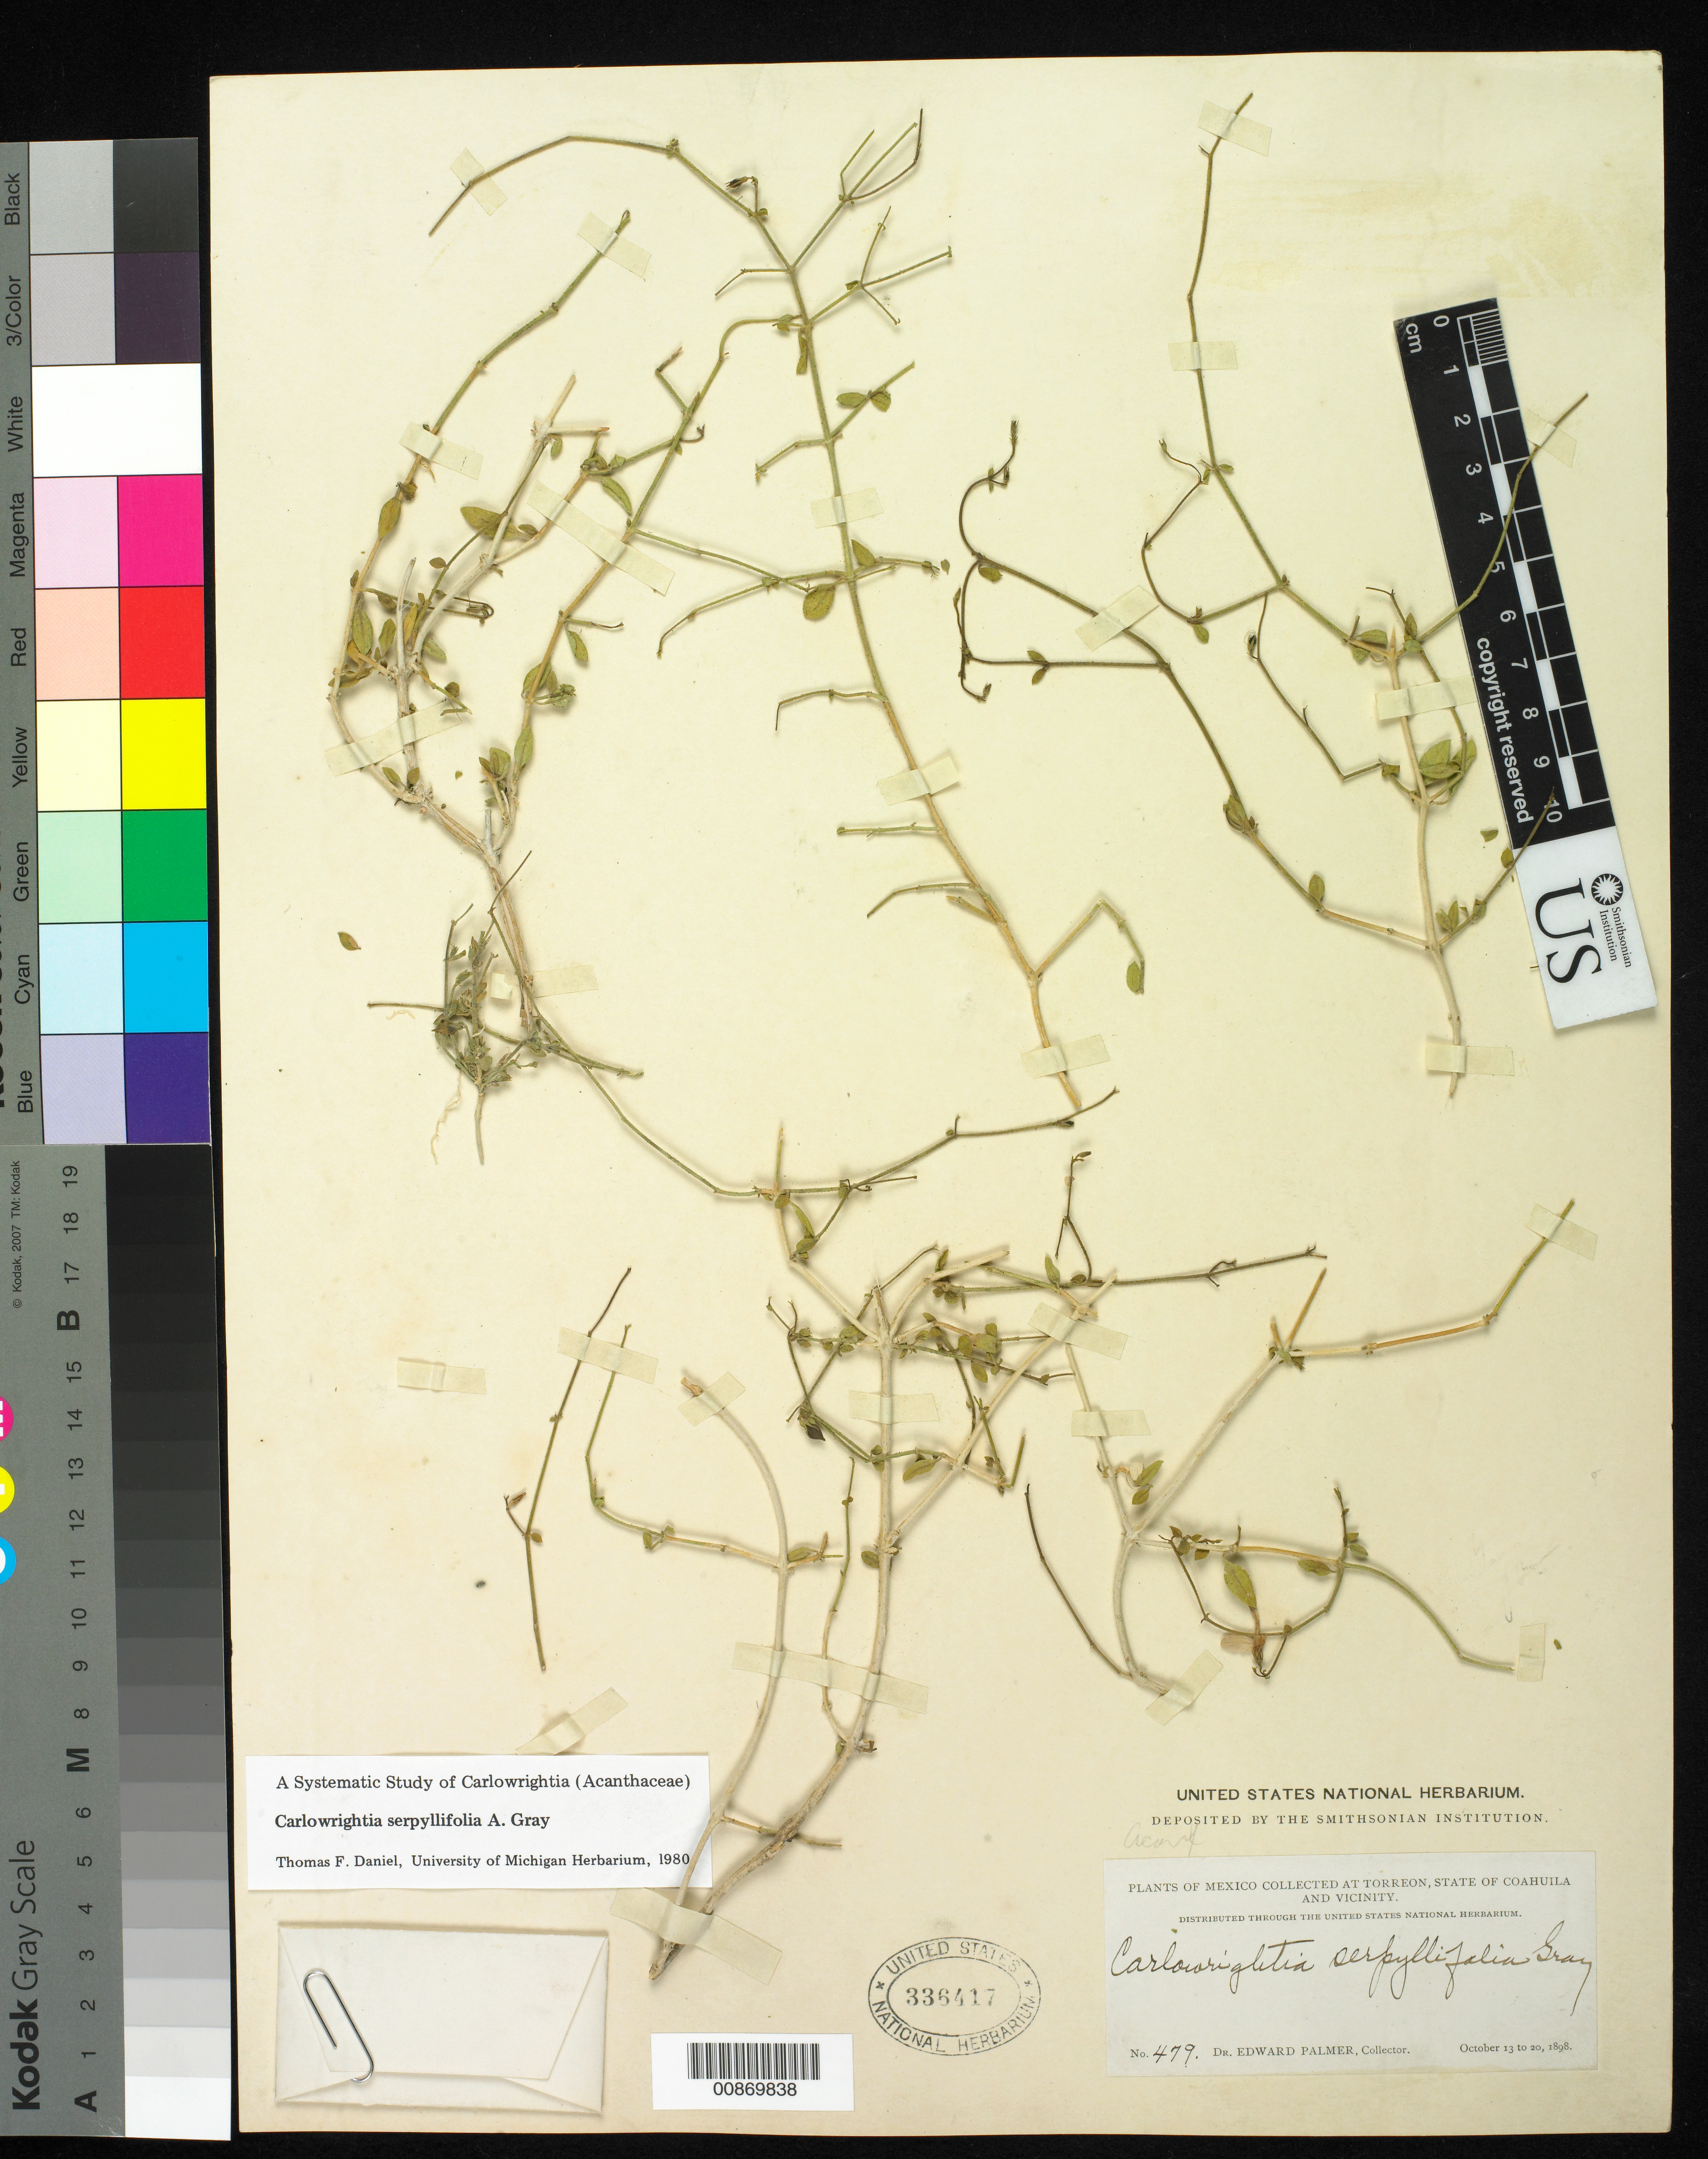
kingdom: Plantae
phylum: Tracheophyta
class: Magnoliopsida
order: Lamiales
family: Acanthaceae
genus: Carlowrightia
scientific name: Carlowrightia serpyllifolia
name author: A. Gray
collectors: E. Palmer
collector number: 479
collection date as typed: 13 Oct 1898 to 20 Oct 1898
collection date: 1898-10-13/1898-10-20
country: Mexico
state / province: Coahuila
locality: Torreon, Coahuila and vicinity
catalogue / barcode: US 336417